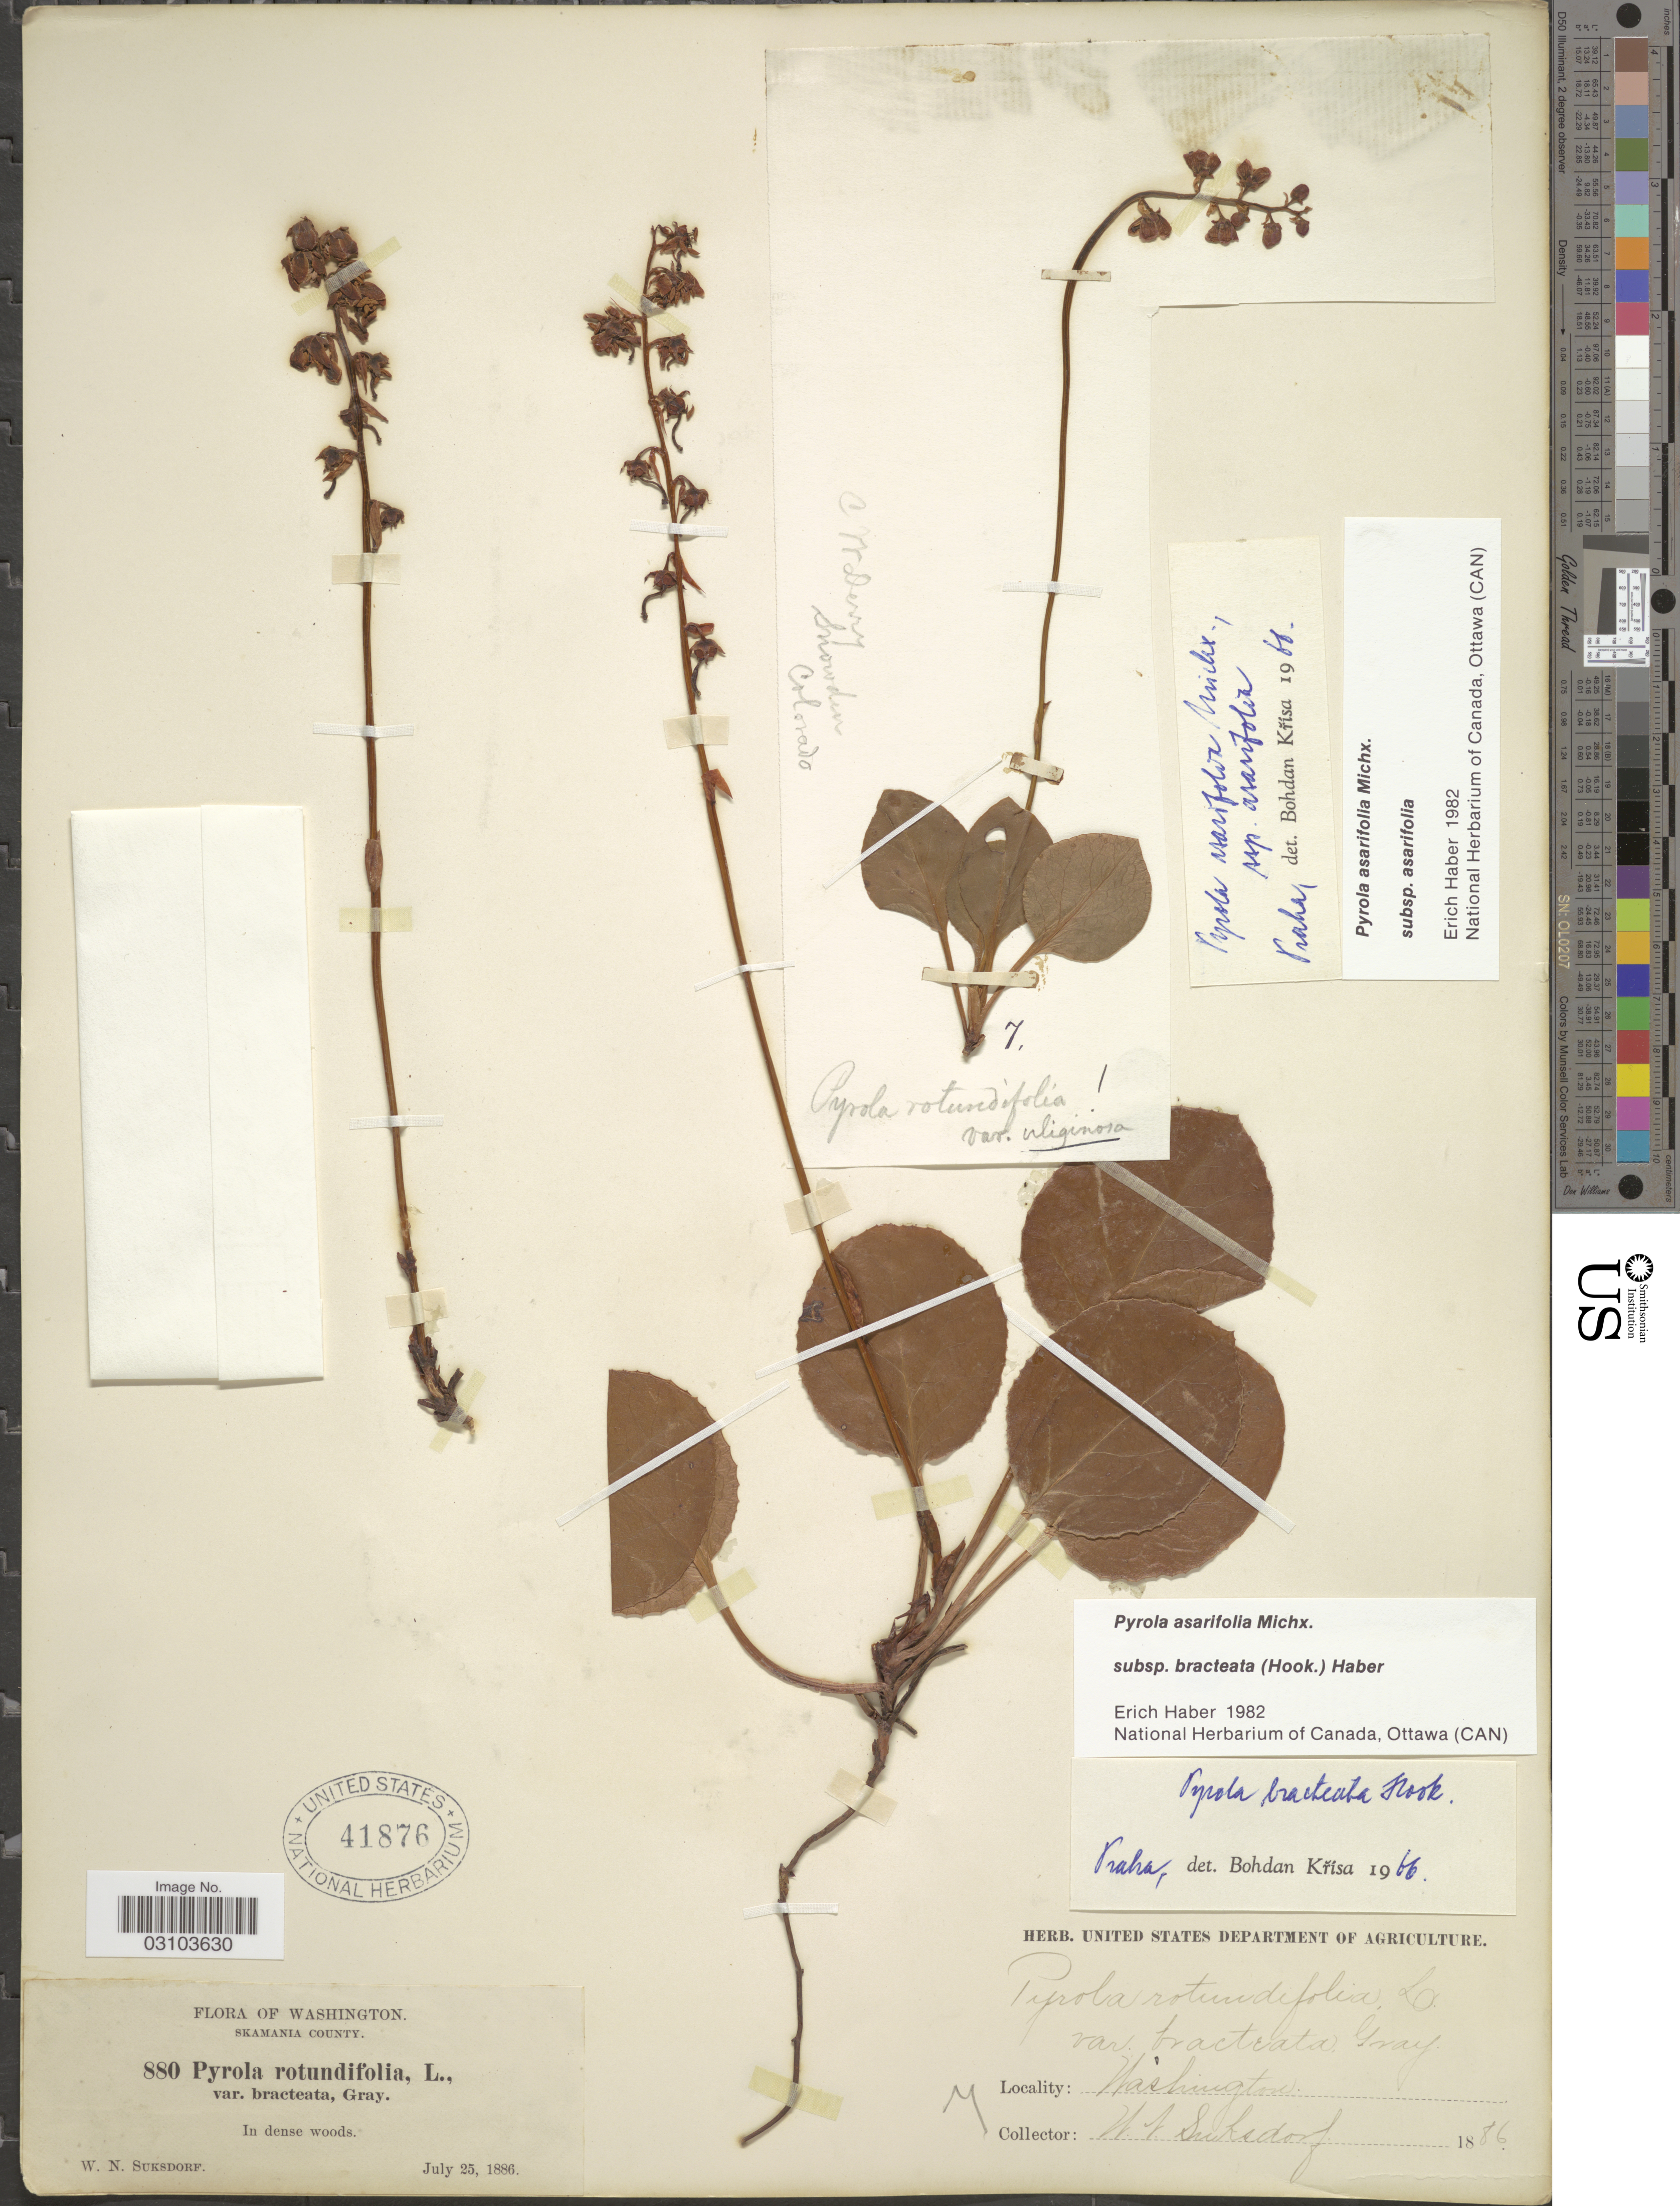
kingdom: Plantae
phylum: Tracheophyta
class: Magnoliopsida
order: Ericales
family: Ericaceae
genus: Pyrola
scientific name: Pyrola asarifolia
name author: Michx.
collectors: W. N. Suksdorf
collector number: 880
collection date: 1886-07-25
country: United States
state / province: Washington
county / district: Skamania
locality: Skamania County.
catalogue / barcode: US 41876